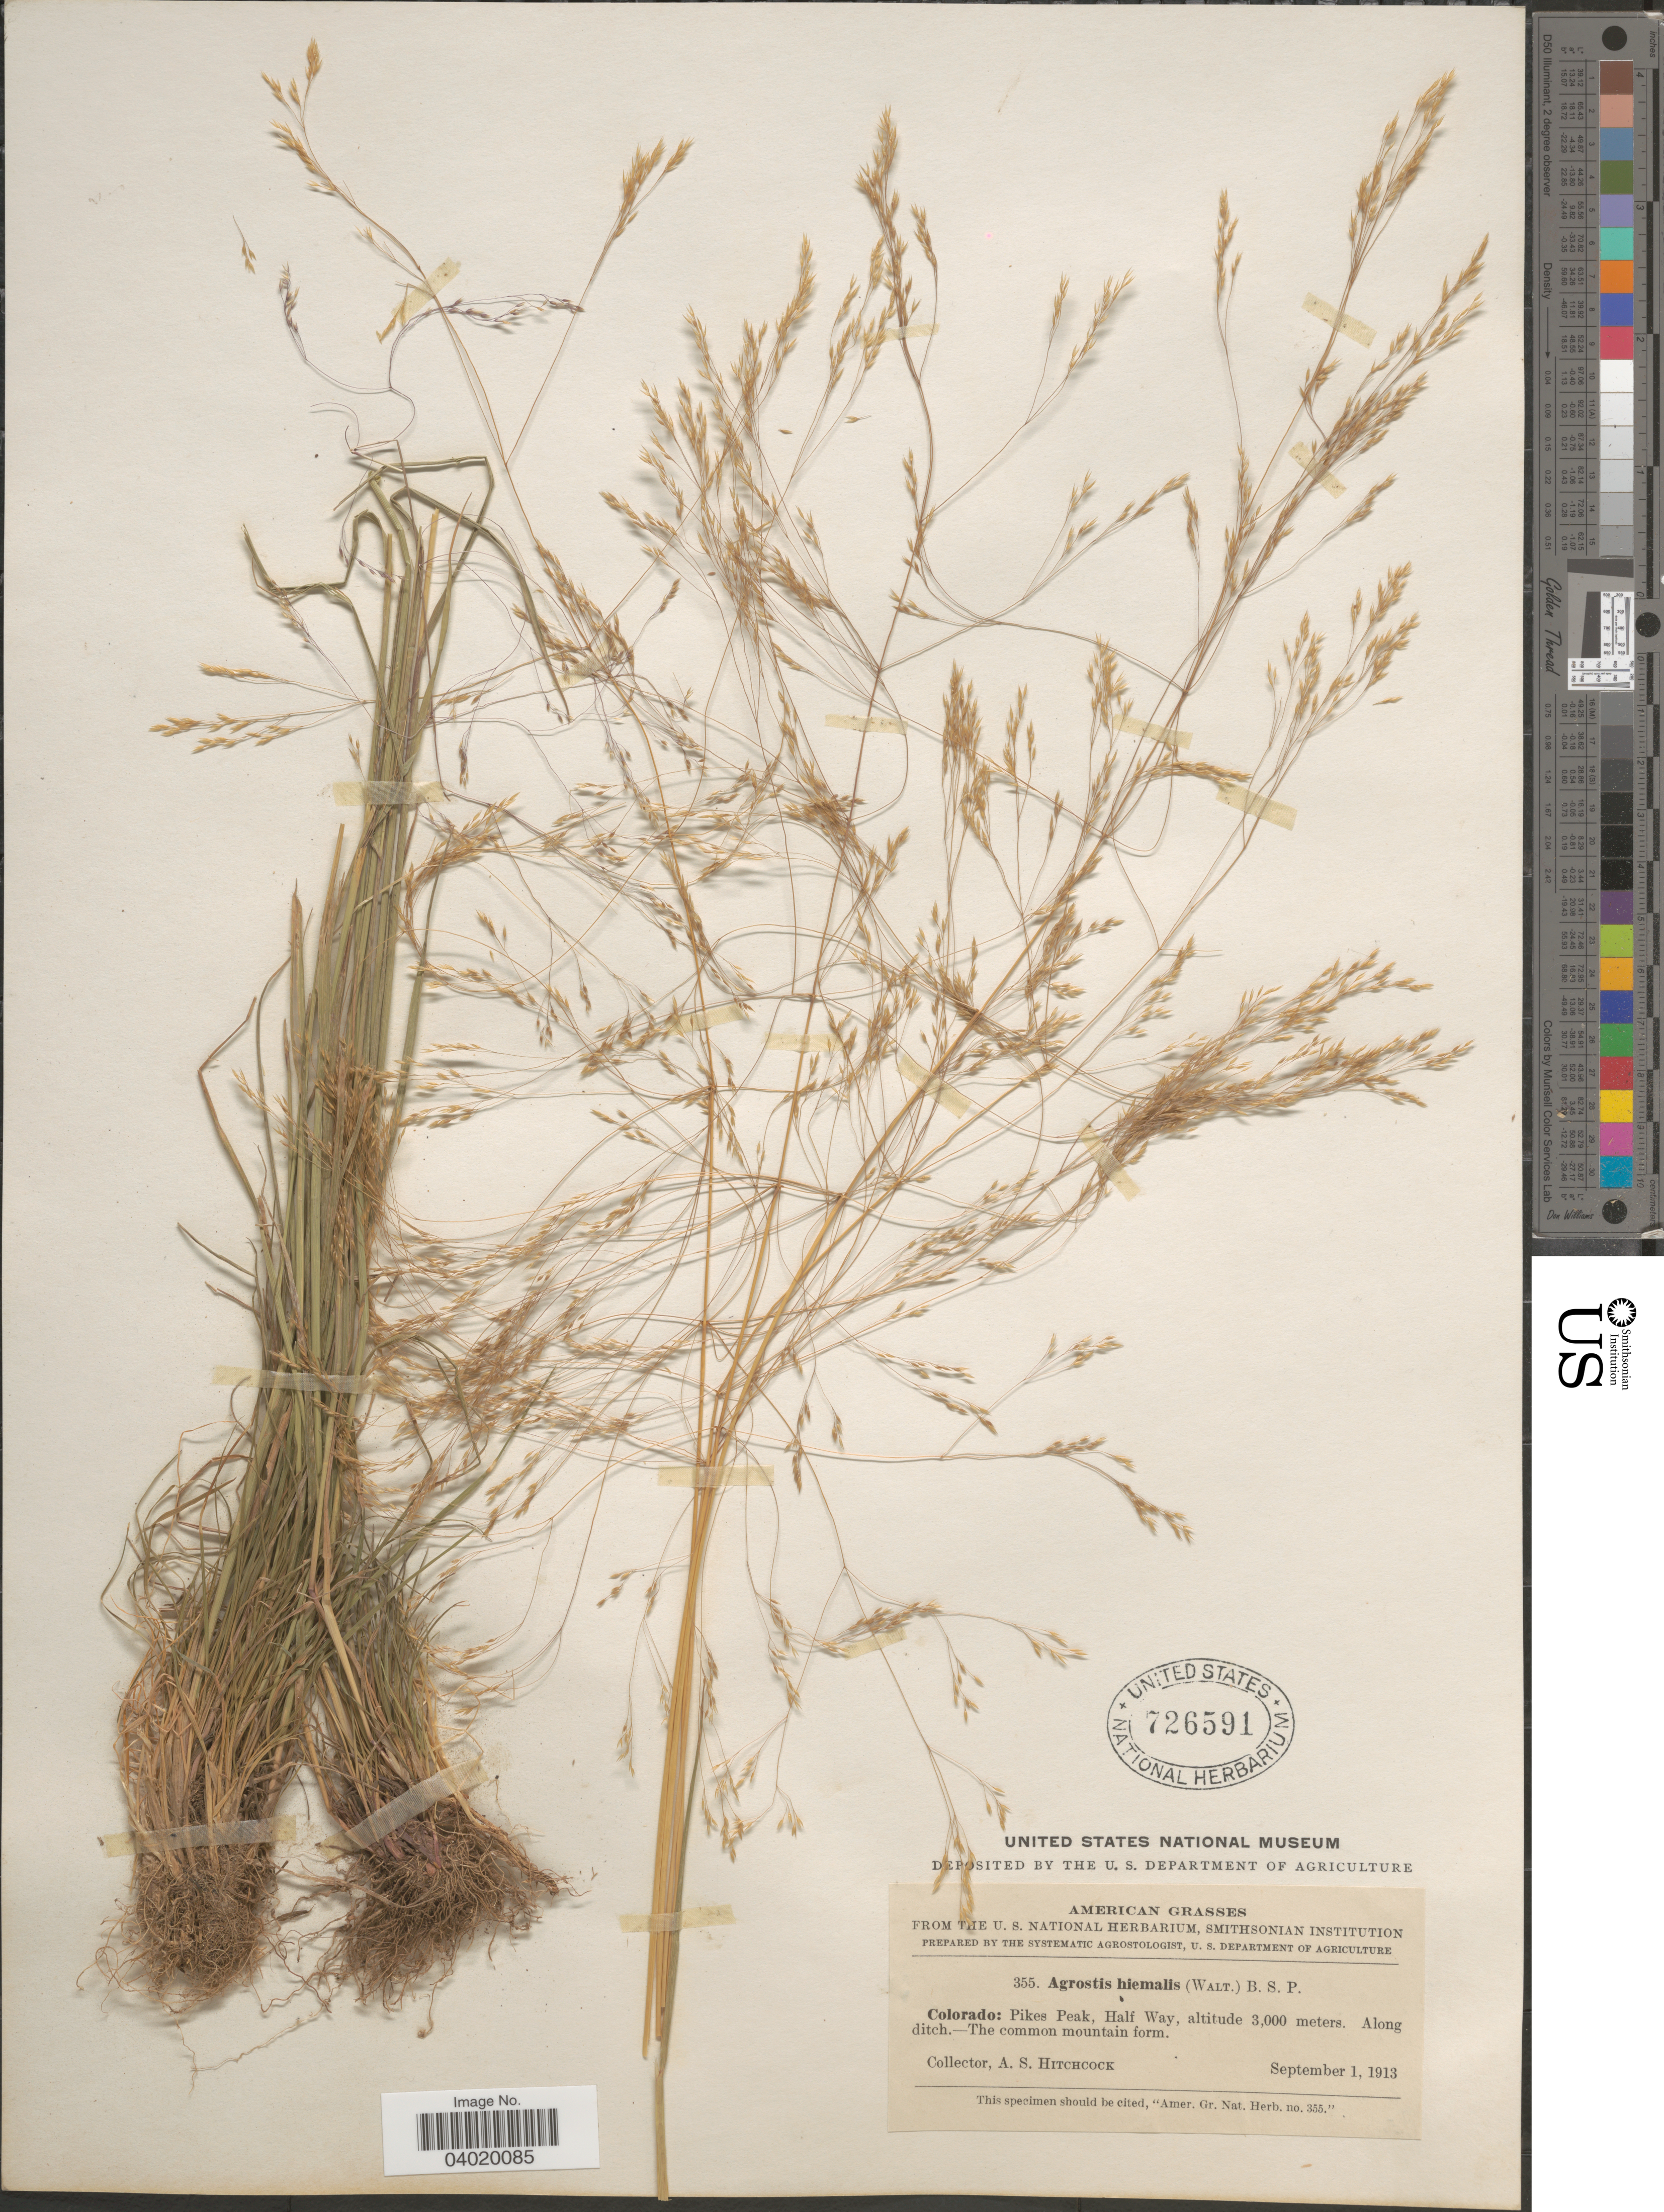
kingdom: Plantae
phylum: Tracheophyta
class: Liliopsida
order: Poales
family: Poaceae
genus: Agrostis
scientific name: Agrostis hyemalis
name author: (Walter) Britton et al.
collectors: A. S. Hitchcock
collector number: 355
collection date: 1913-09-01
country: United States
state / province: Colorado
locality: Pikes Peak, half Way.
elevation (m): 3000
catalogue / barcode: US 726591